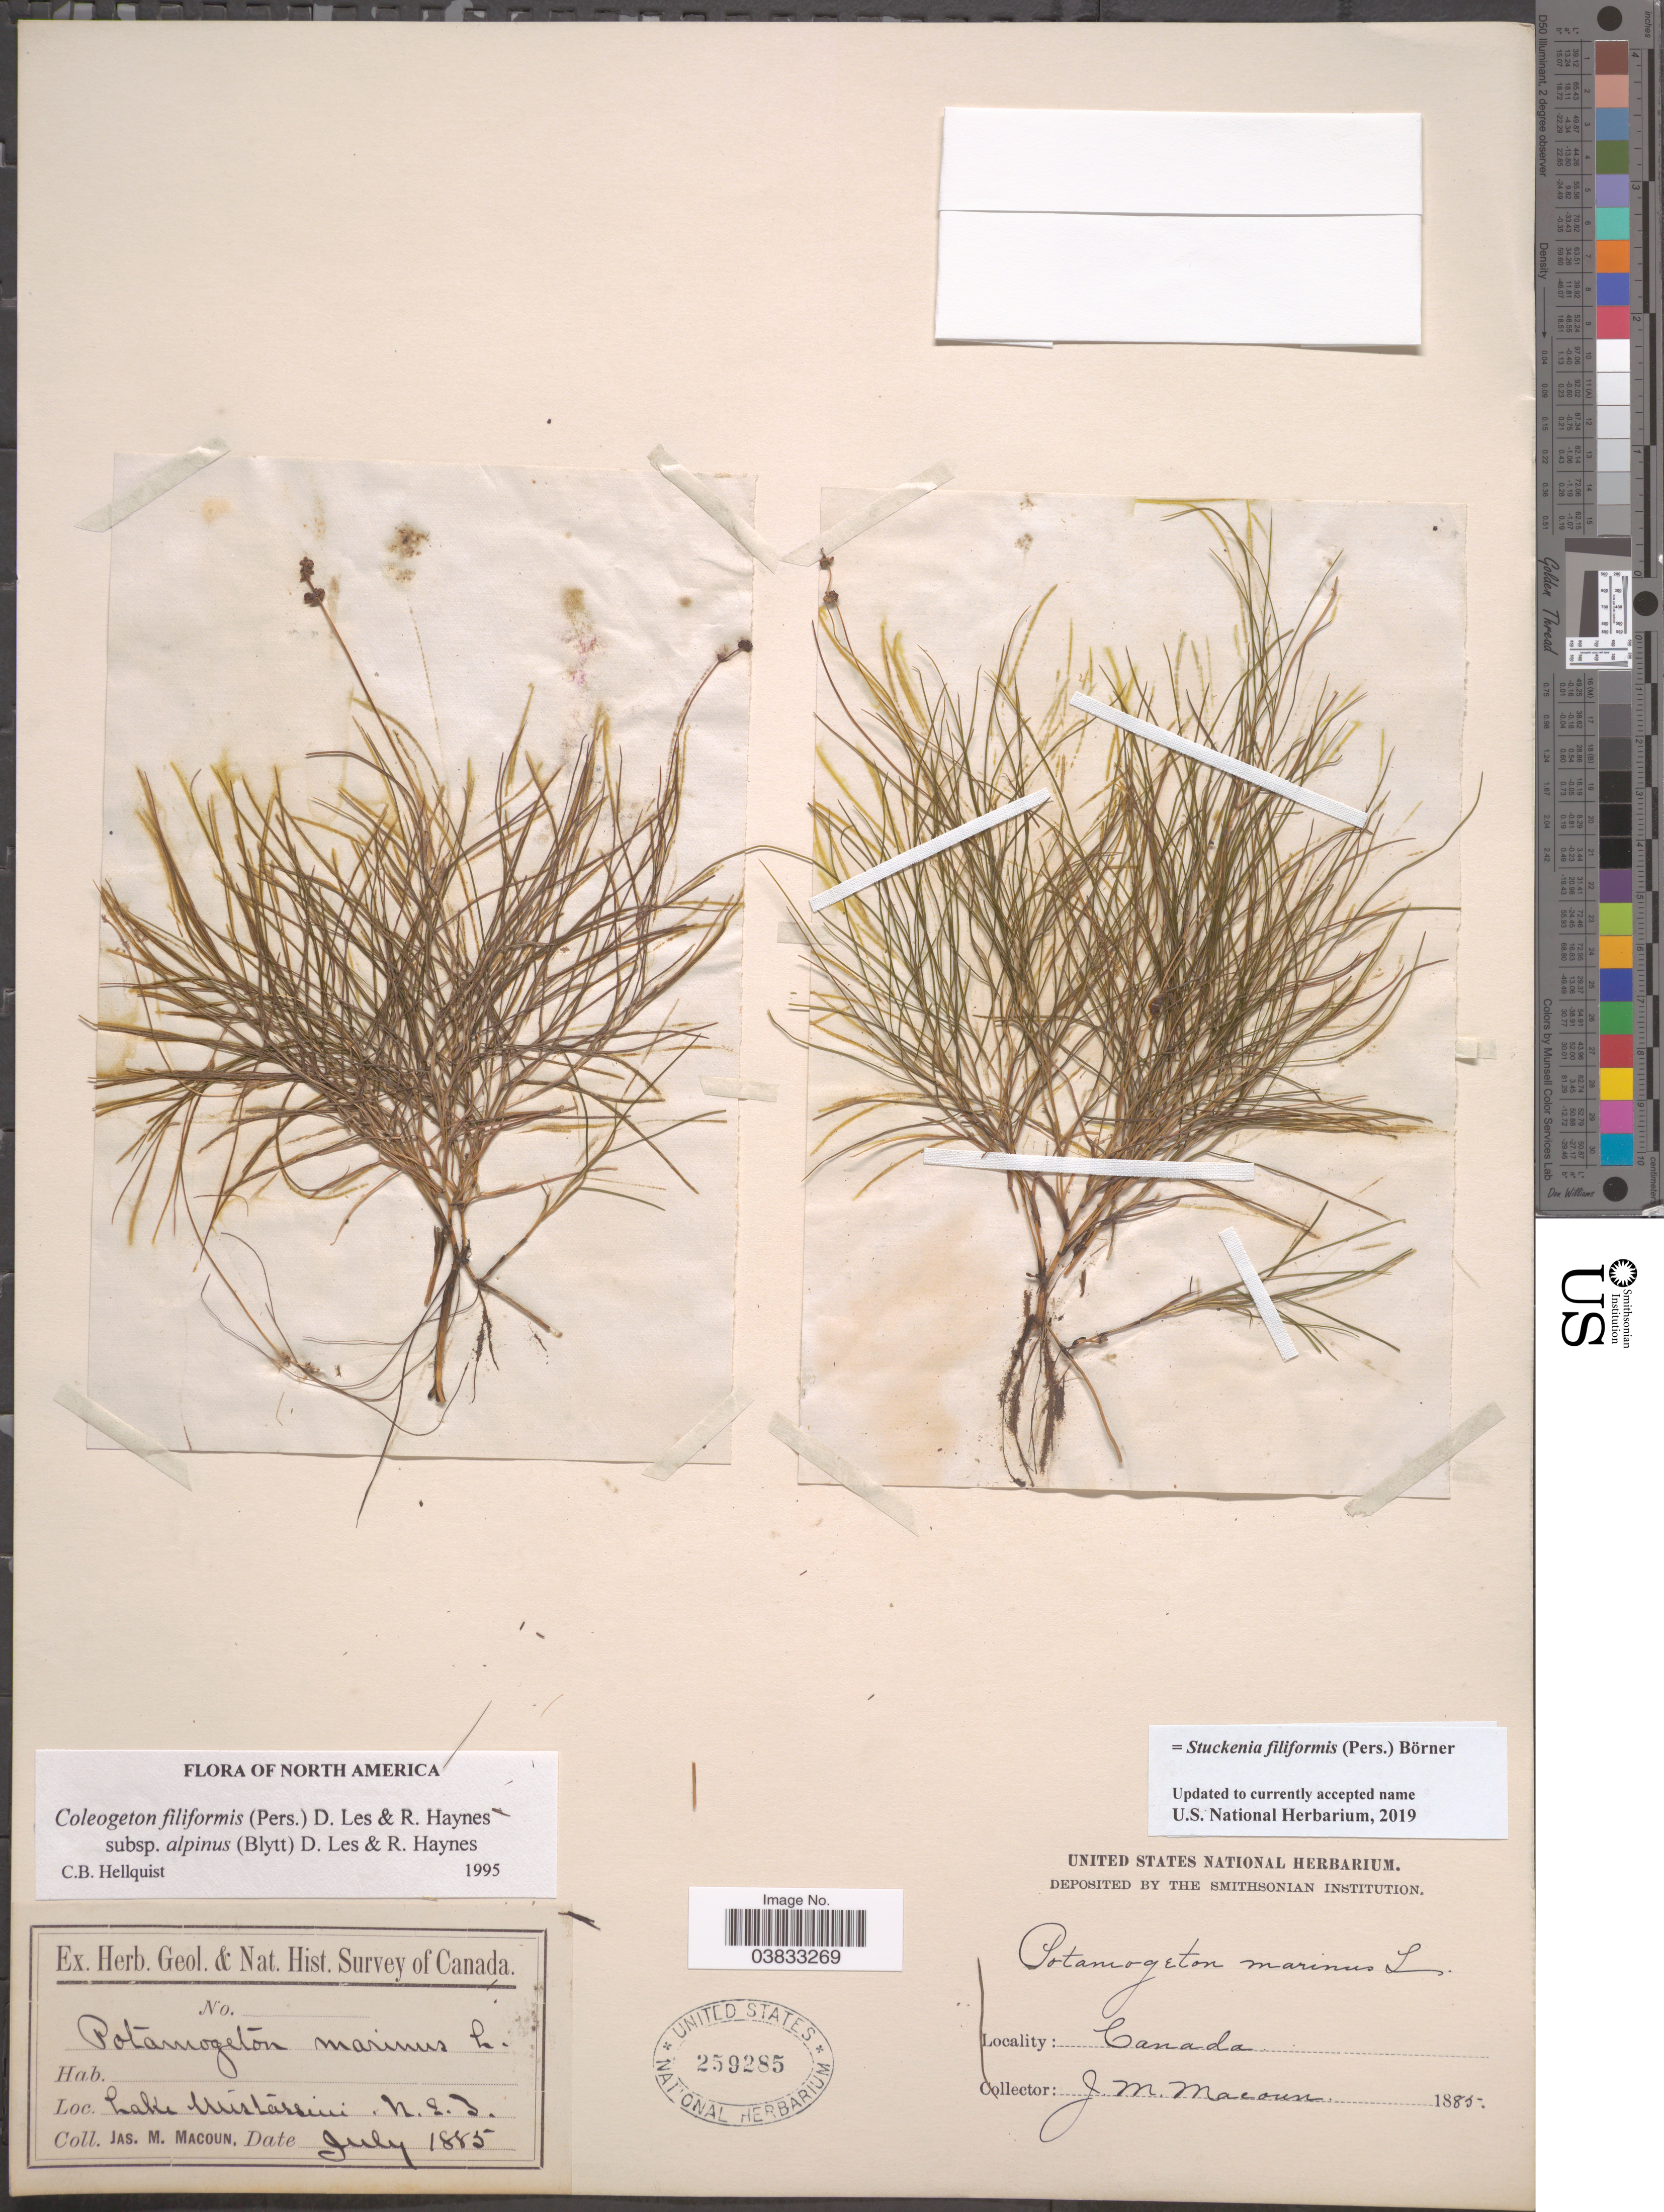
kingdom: Plantae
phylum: Tracheophyta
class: Liliopsida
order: Alismatales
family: Potamogetonaceae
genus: Stuckenia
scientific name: Stuckenia filiformis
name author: (Pers.) Börner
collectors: J. M. Macoun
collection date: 1885-07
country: Canada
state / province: Quebec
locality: Lake Mistassini. N. E. T.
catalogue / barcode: US 259285